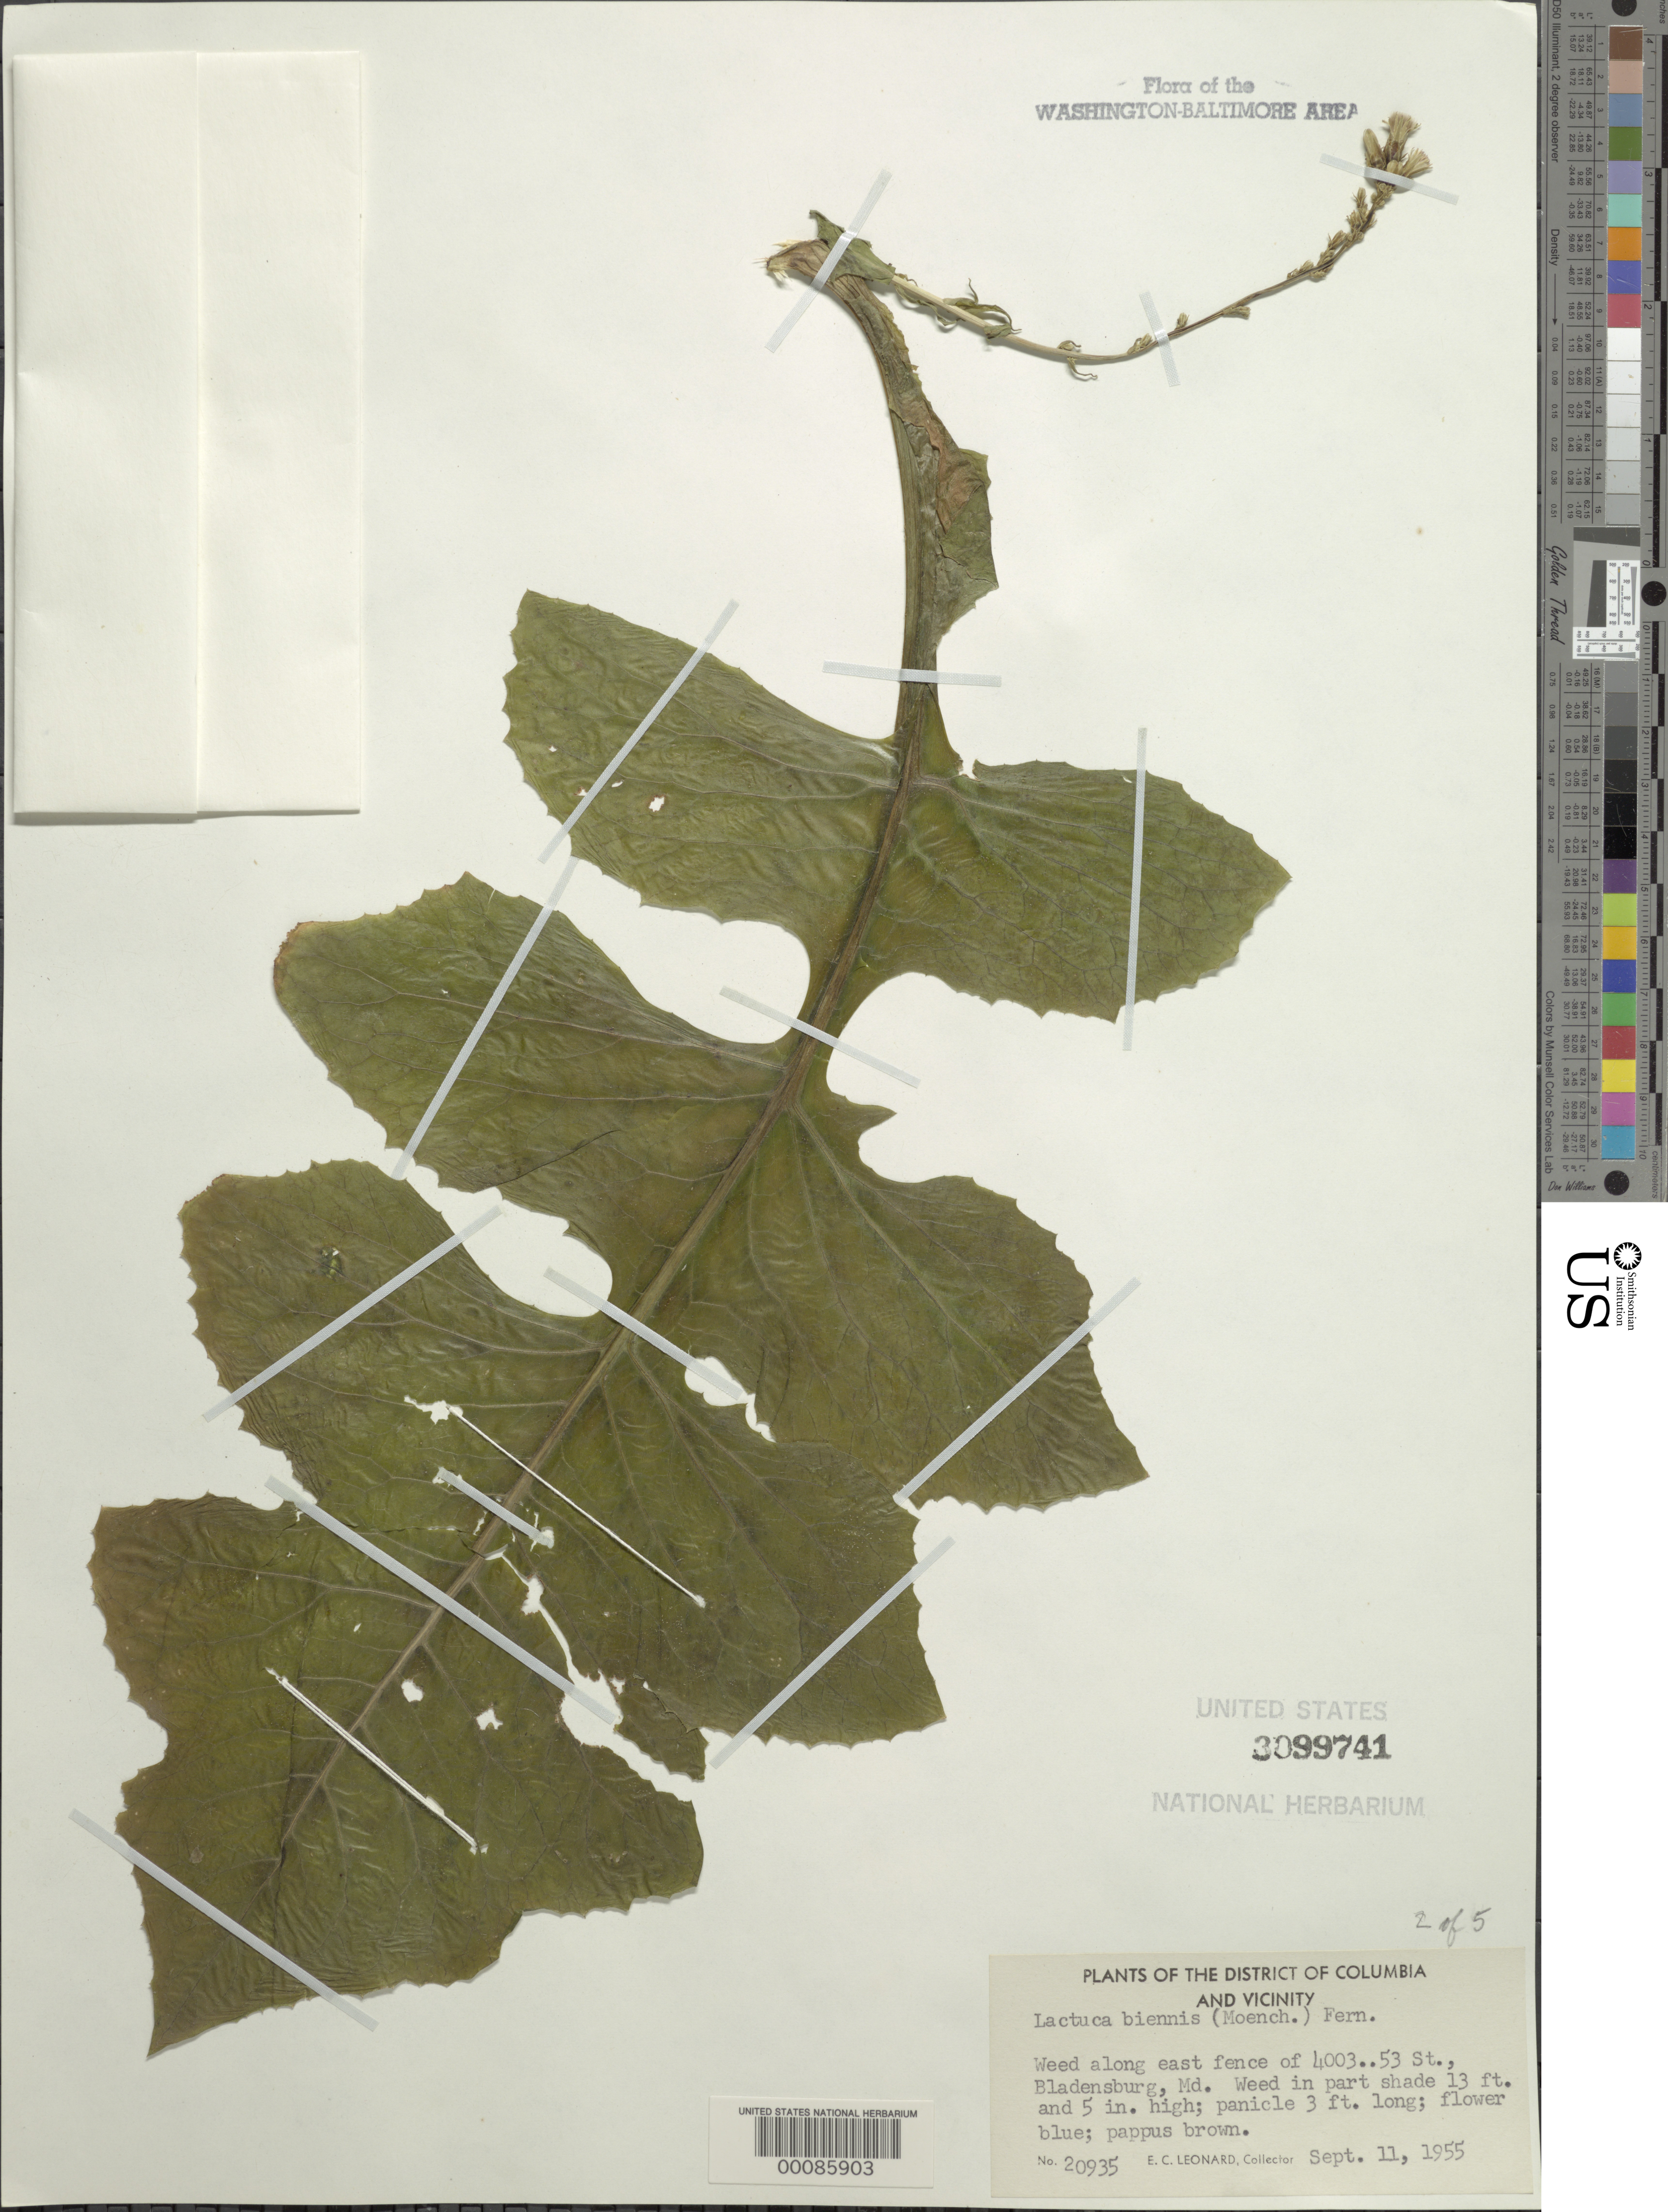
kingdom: Plantae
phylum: Tracheophyta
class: Magnoliopsida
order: Asterales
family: Asteraceae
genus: Lactuca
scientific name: Lactuca biennis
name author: (Moench) Fernald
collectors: E. C. Leonard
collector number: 20935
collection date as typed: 11 Sep 1955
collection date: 1955-09-11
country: United States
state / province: Maryland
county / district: Prince George's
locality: Decatur Heights Bladensburg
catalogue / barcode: US 3099741